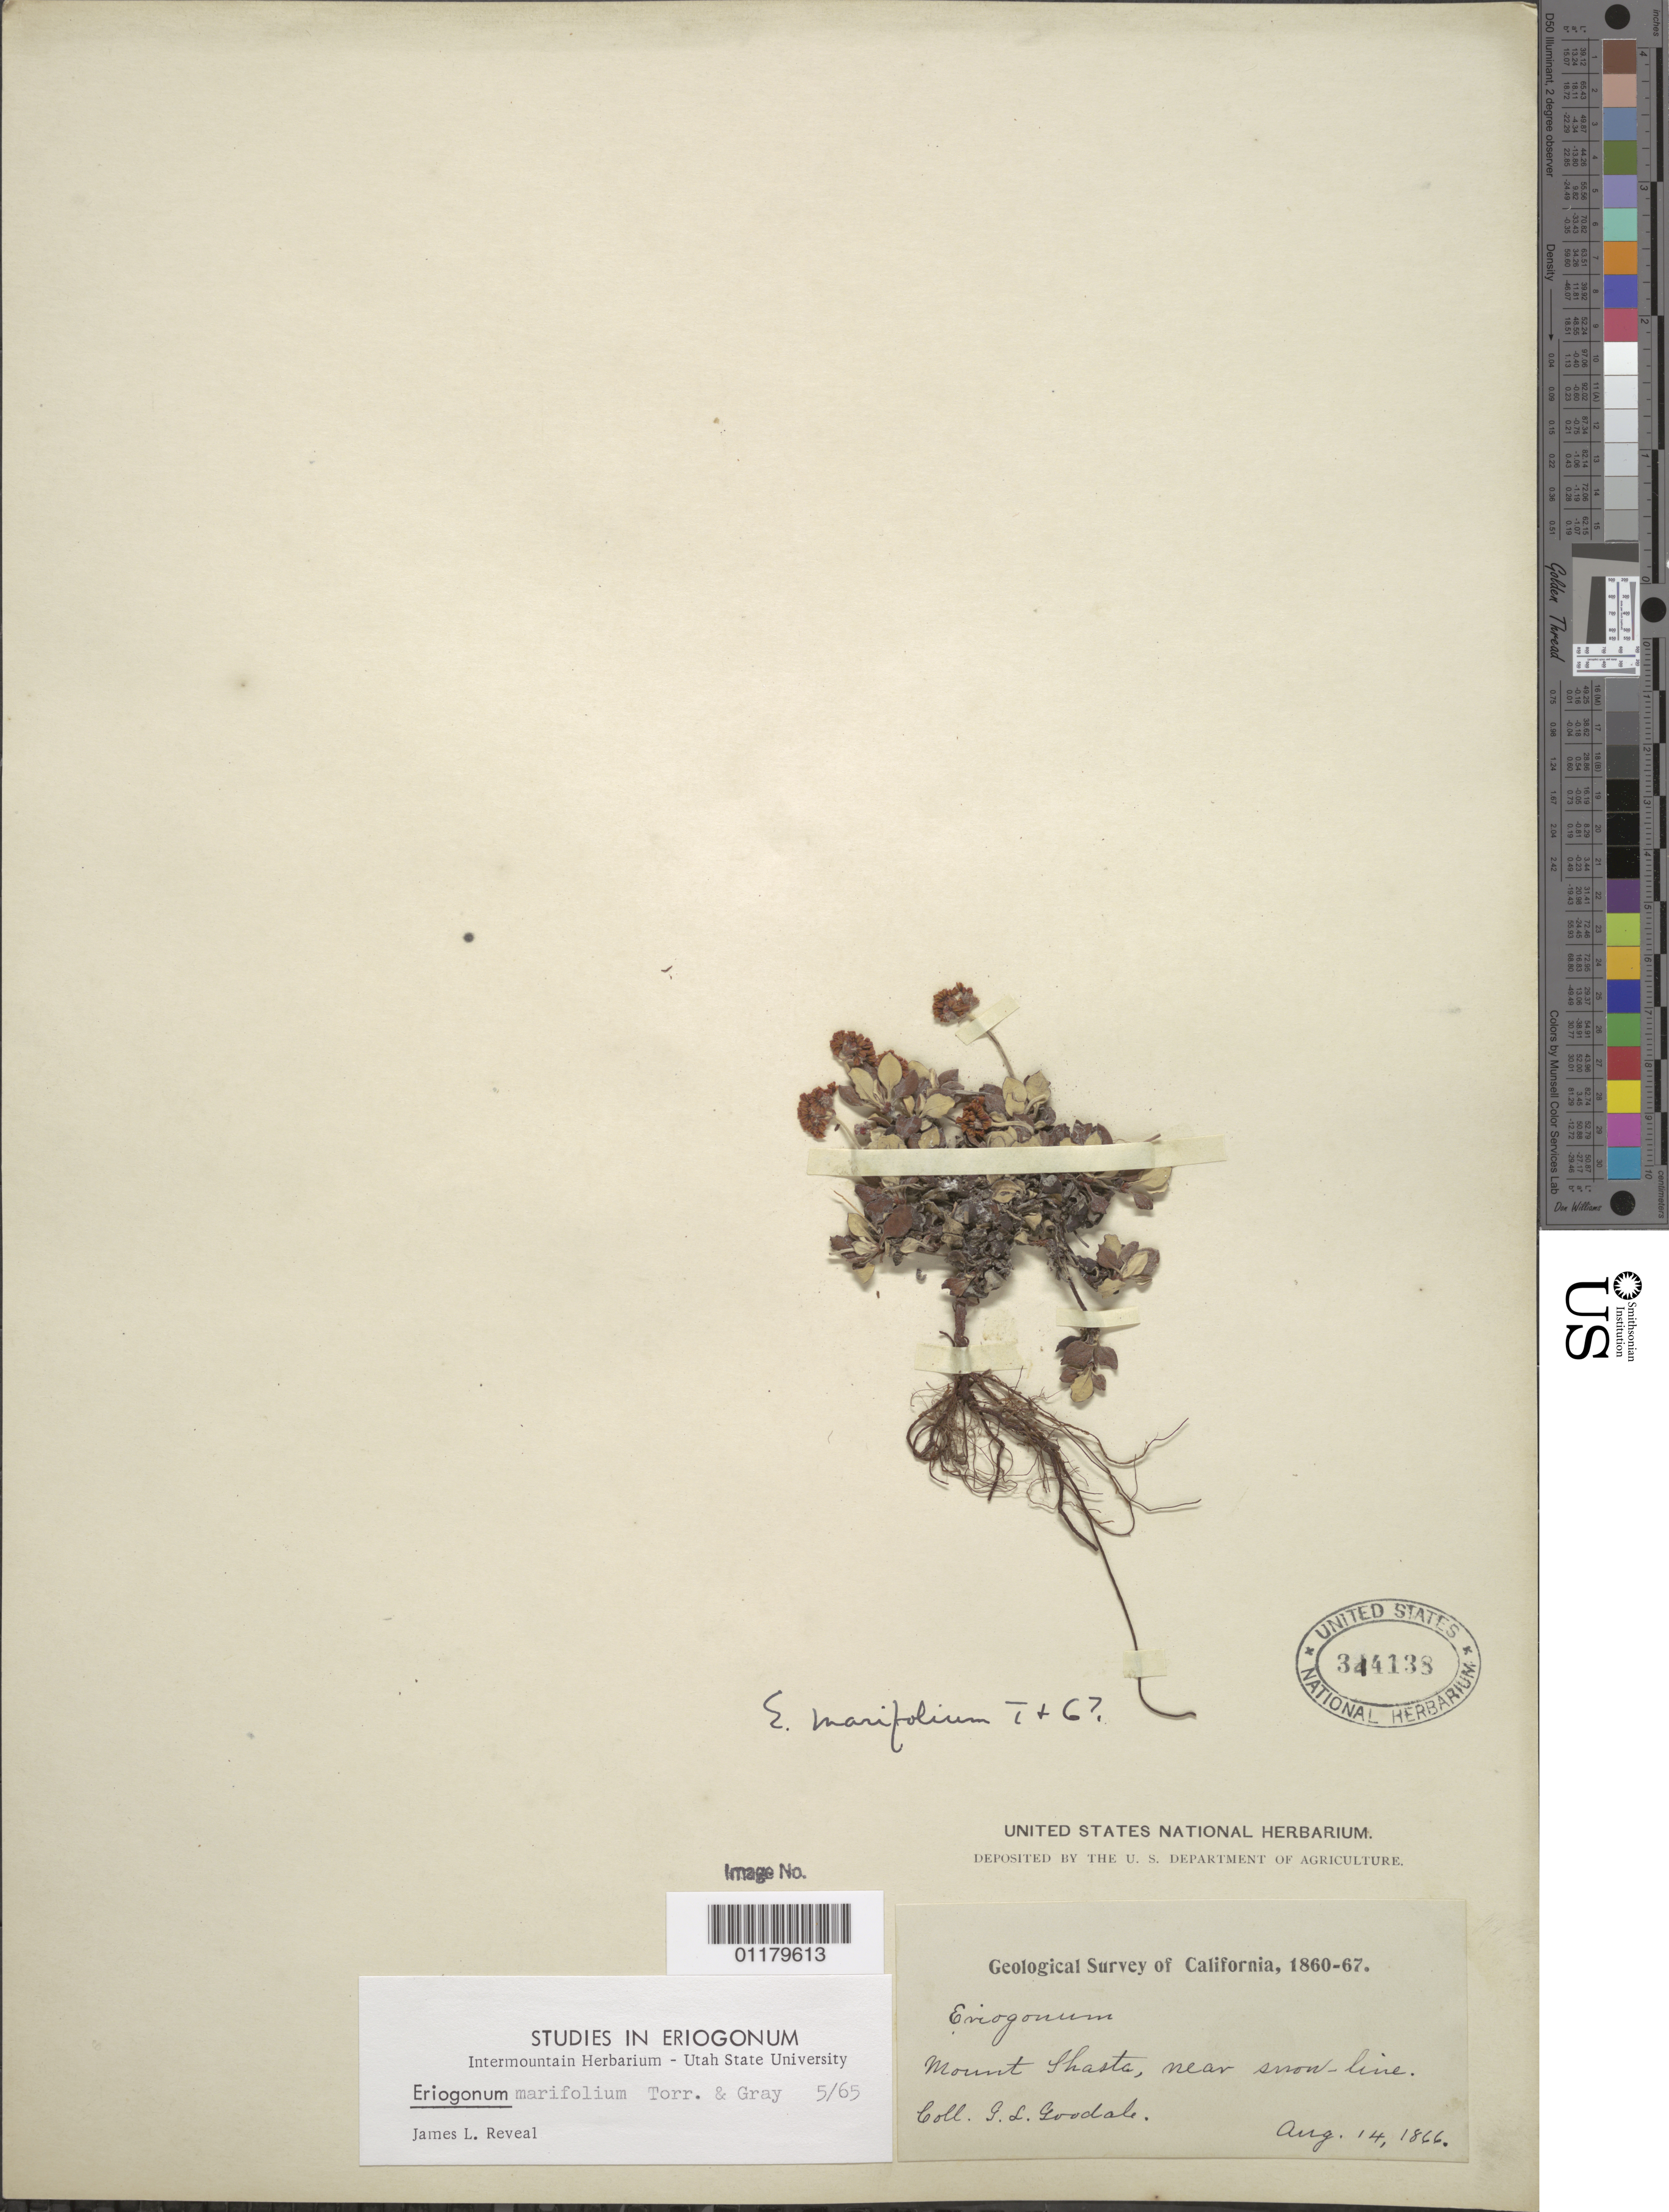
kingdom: Plantae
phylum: Tracheophyta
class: Magnoliopsida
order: Caryophyllales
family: Polygonaceae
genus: Eriogonum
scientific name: Eriogonum marifolium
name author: Torr. & A. Gray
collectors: G. L. Goodale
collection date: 1866-08-14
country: United States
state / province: California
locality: Mount Shasta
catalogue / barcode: US 314138